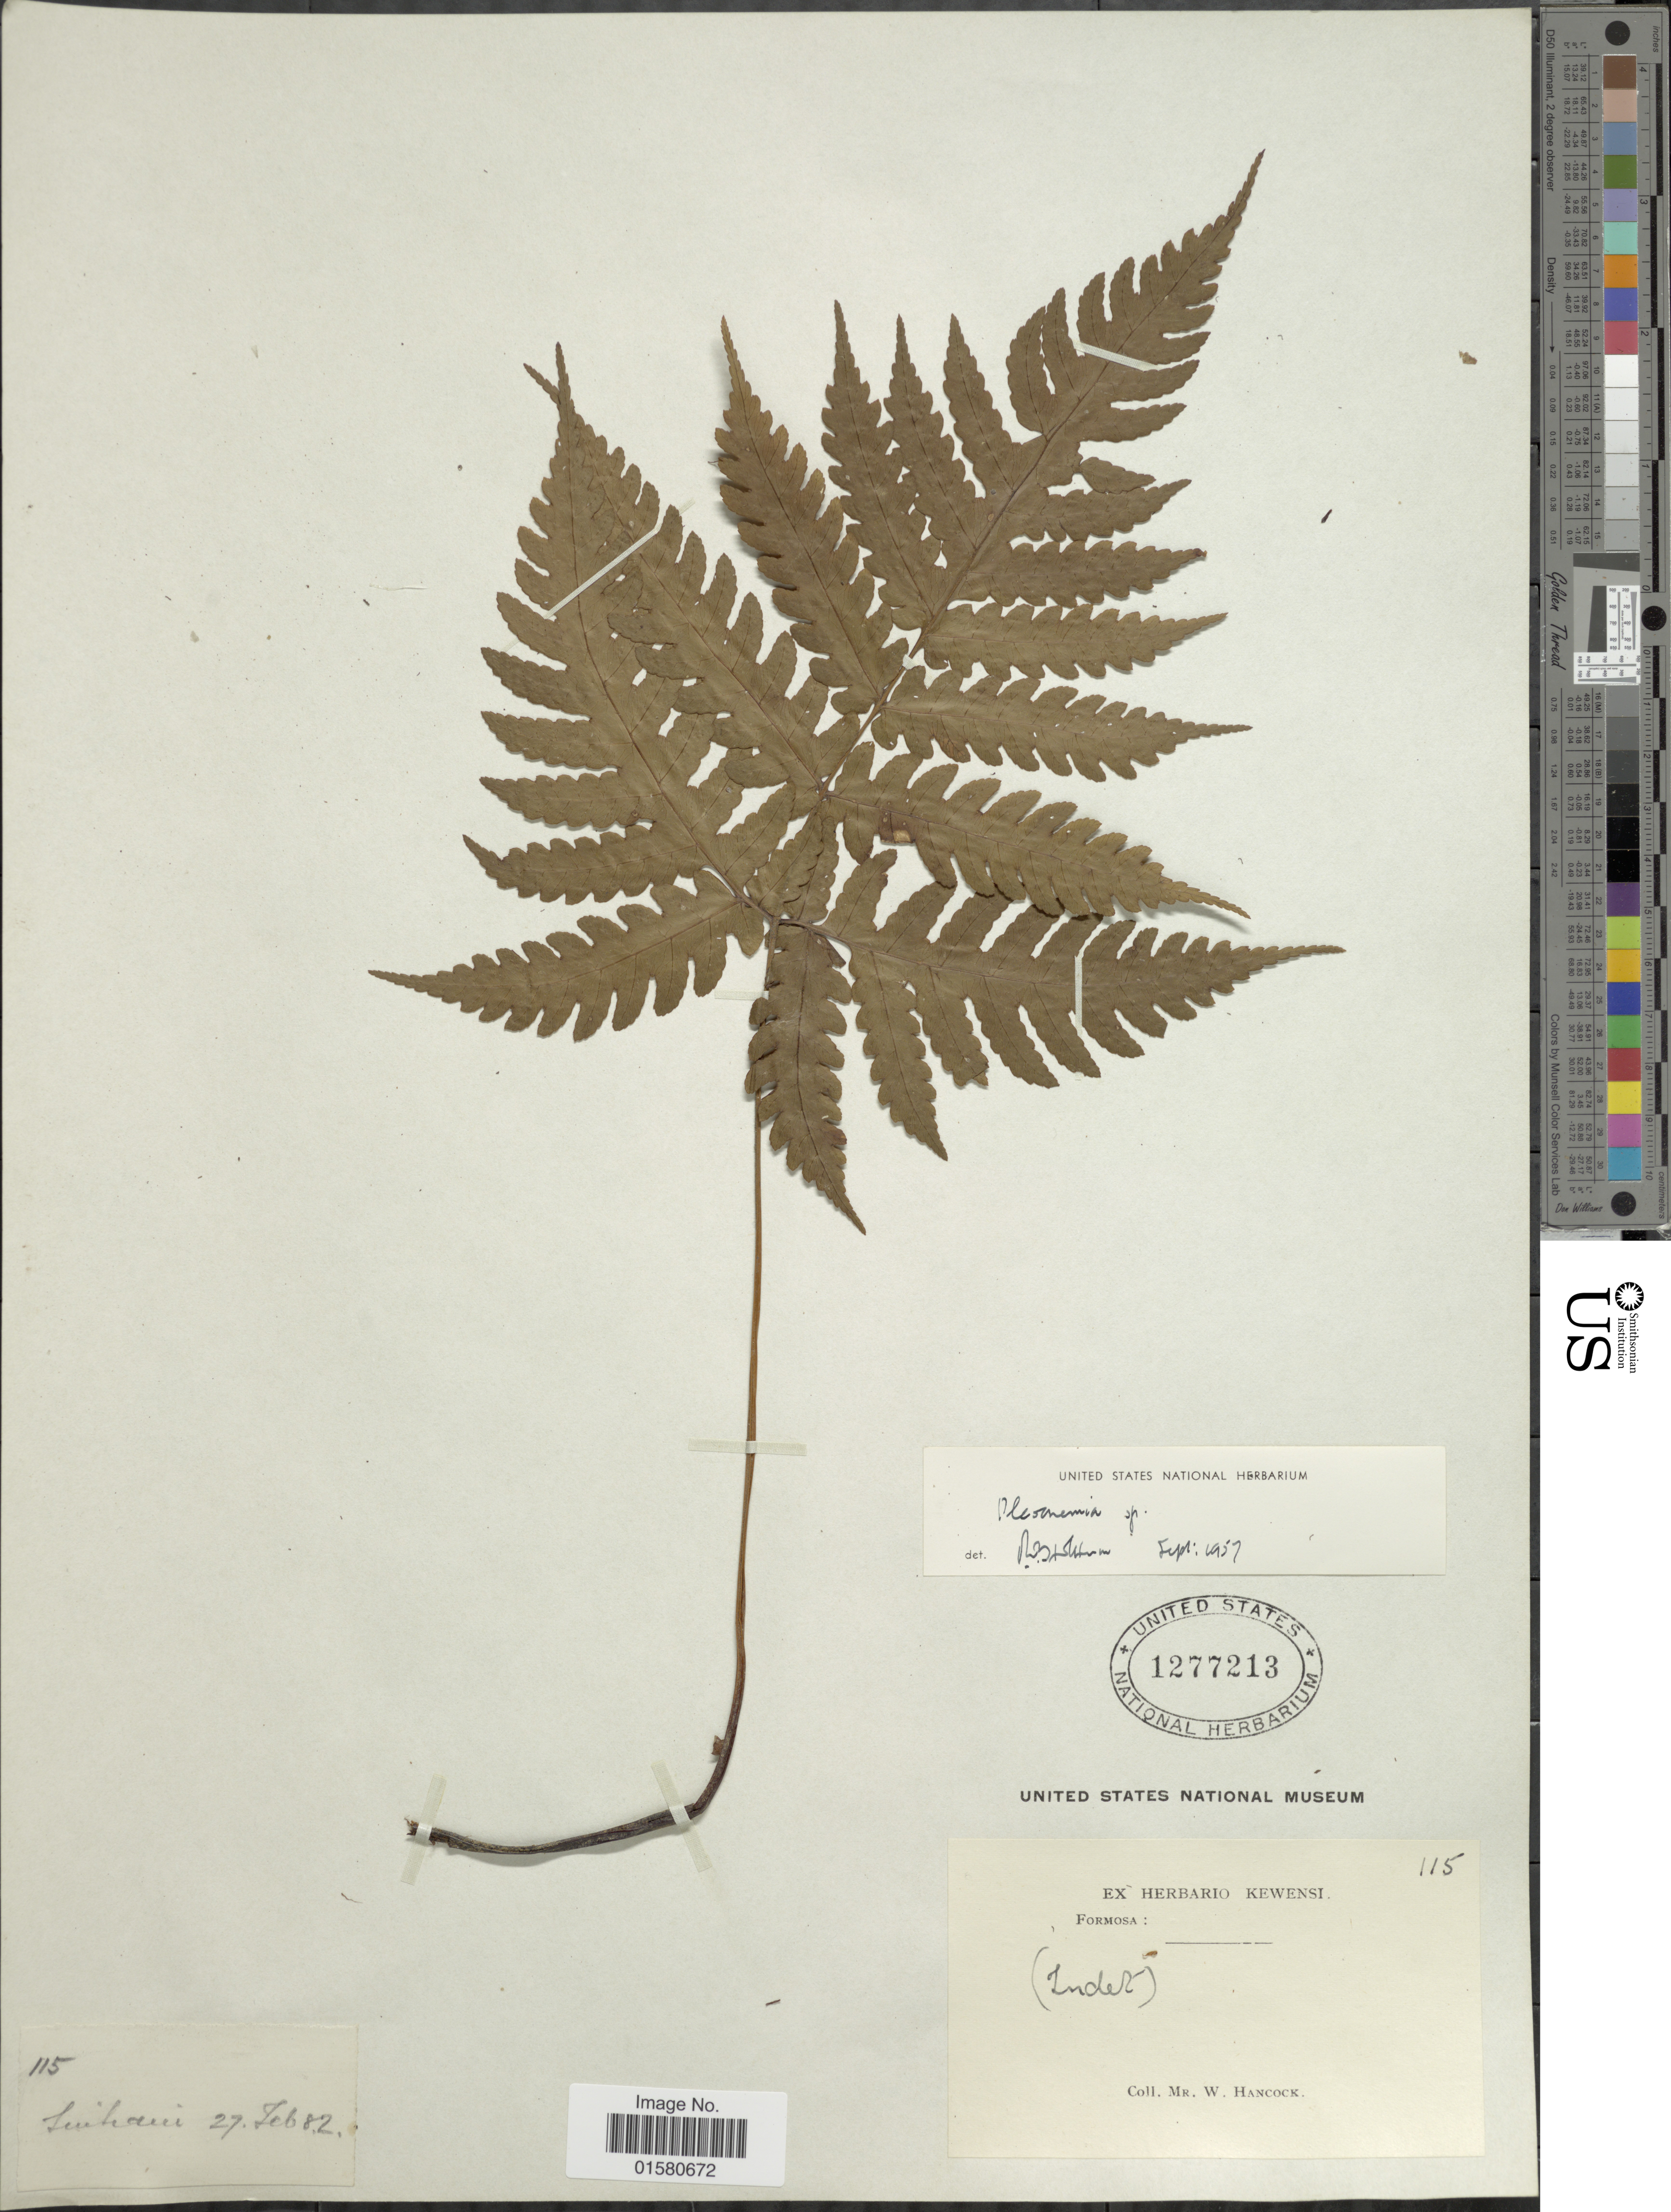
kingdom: Plantae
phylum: Tracheophyta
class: Polypodiopsida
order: Polypodiales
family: Tectariaceae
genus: Tectaria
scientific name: Tectaria sp.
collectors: W. Hancock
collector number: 115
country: Taiwan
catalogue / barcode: US 1277213